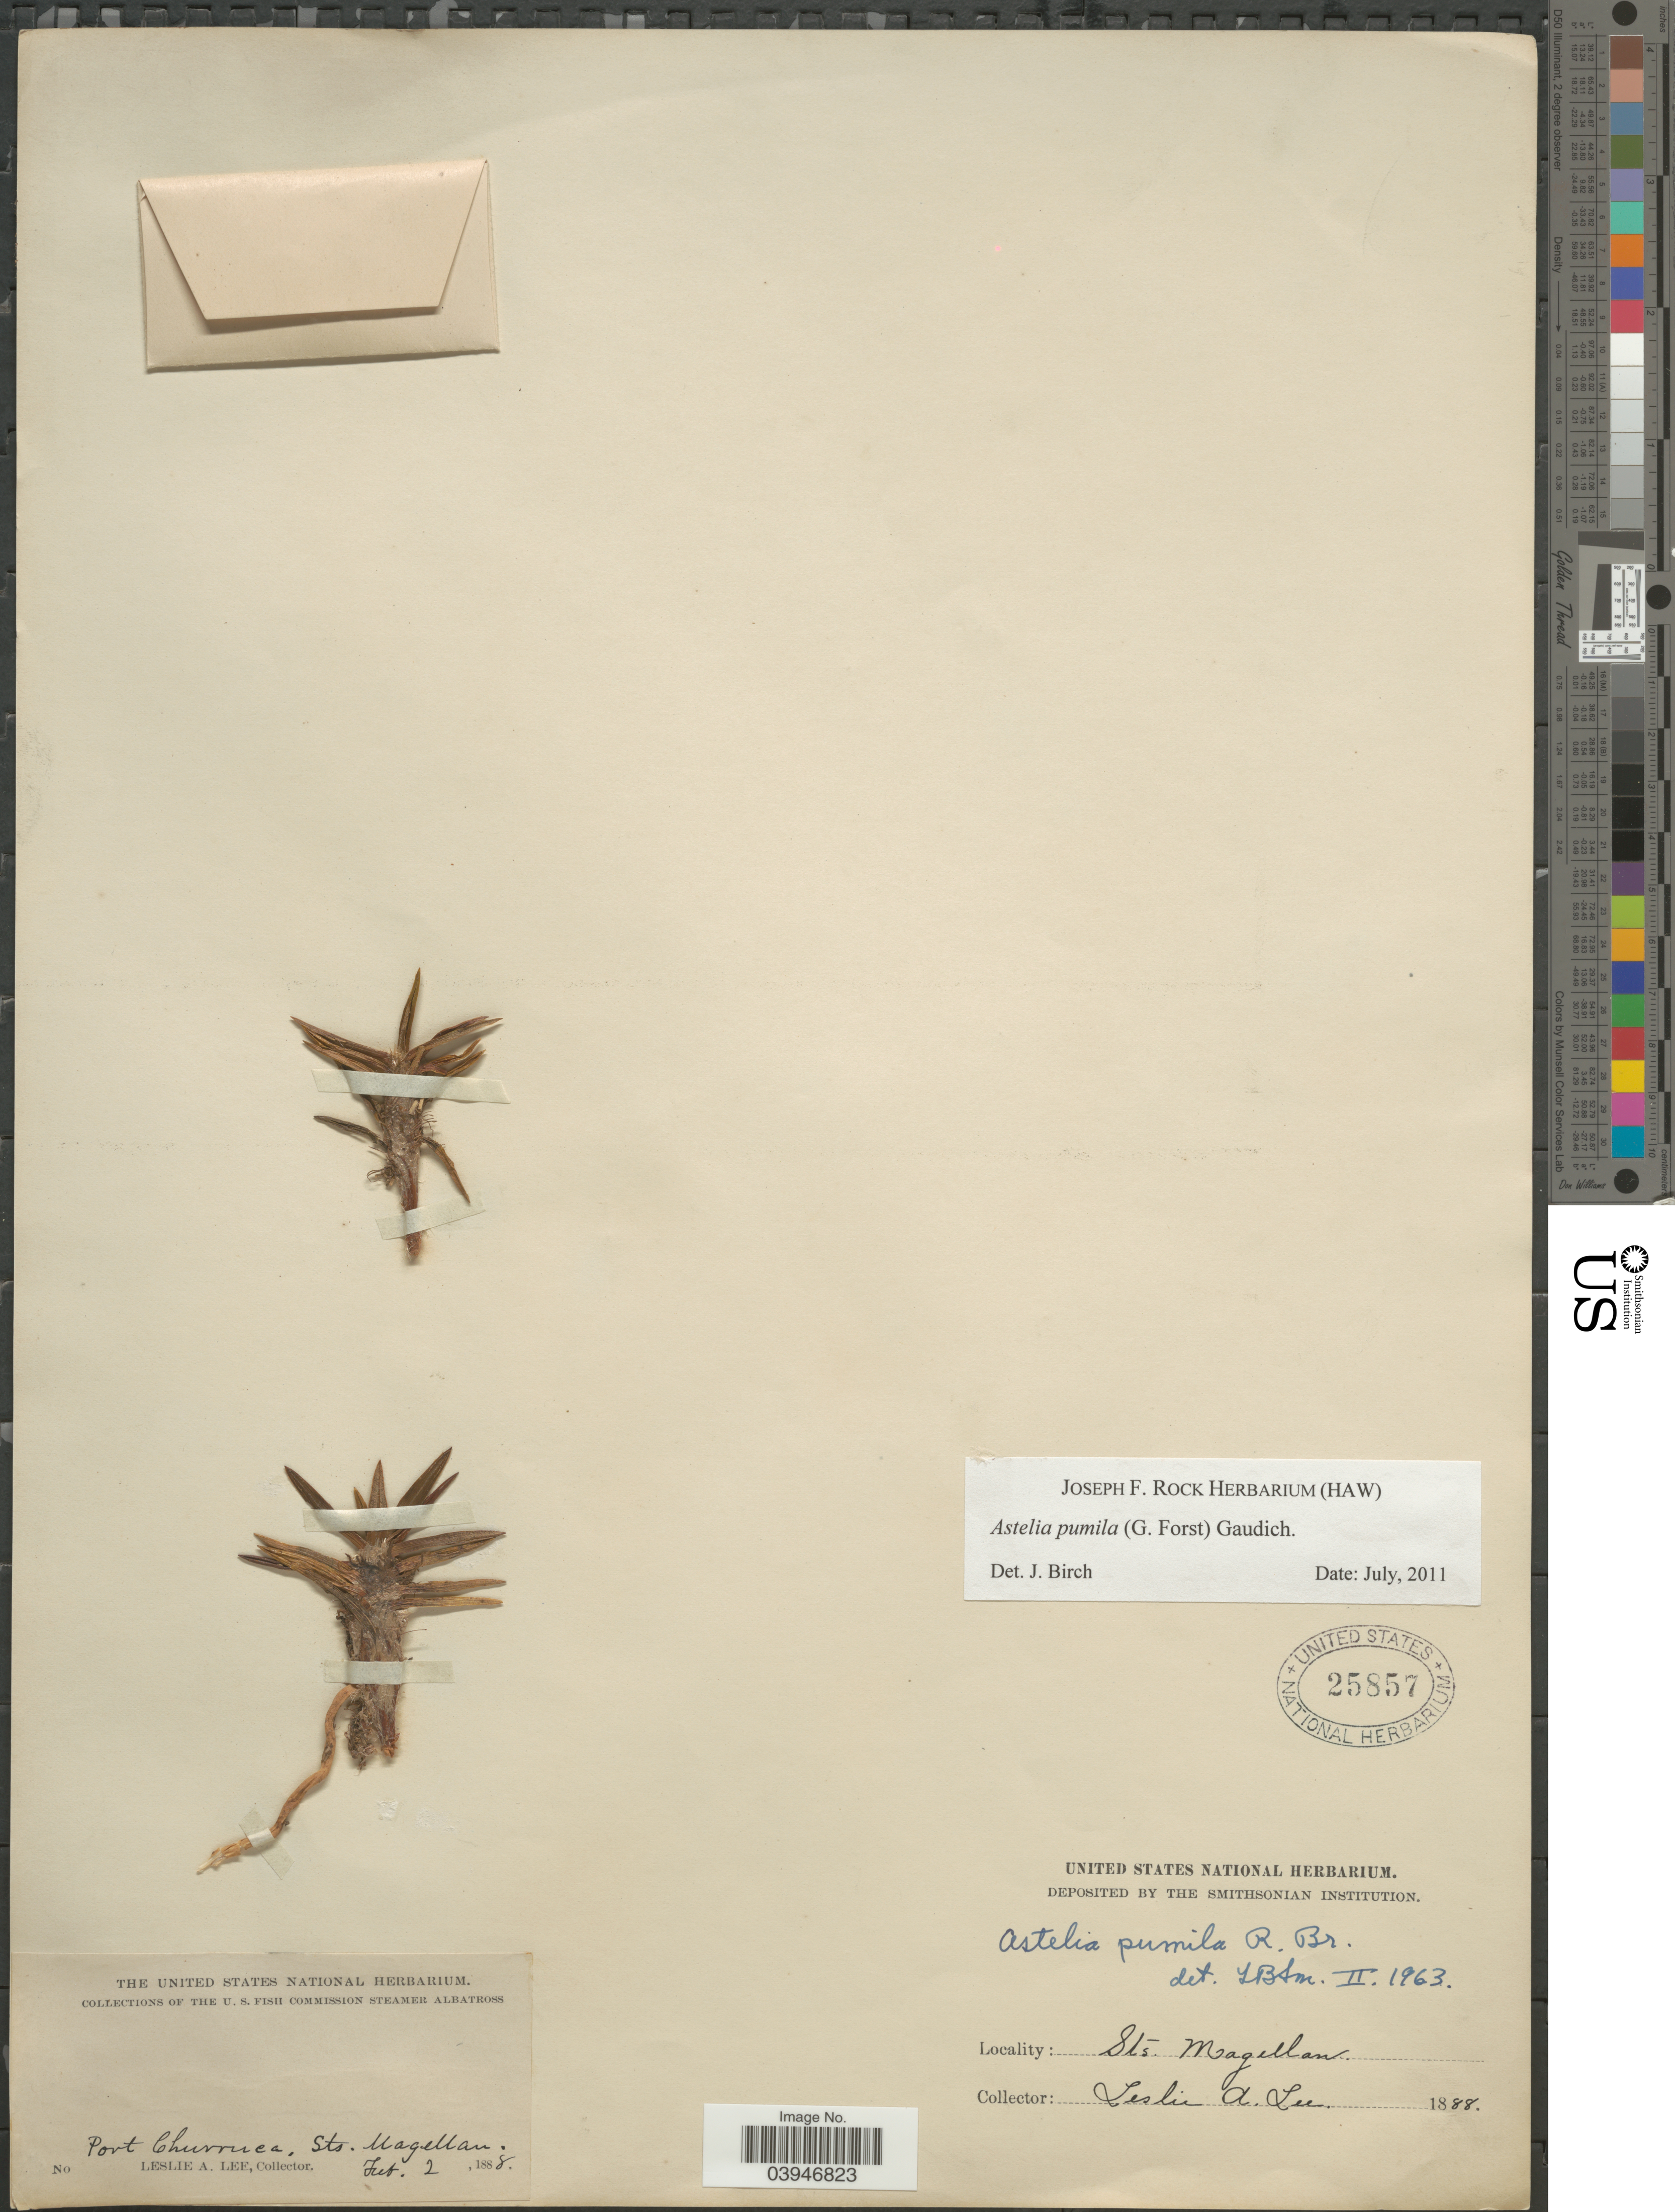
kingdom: Plantae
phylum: Tracheophyta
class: Liliopsida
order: Asparagales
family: Asteliaceae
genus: Astelia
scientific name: Astelia pumila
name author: (J.R. Forst.) Gaudich.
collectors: L. Lee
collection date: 1888-02-02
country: Chile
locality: Port Churruca, Sts. Magellan.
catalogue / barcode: US 25857